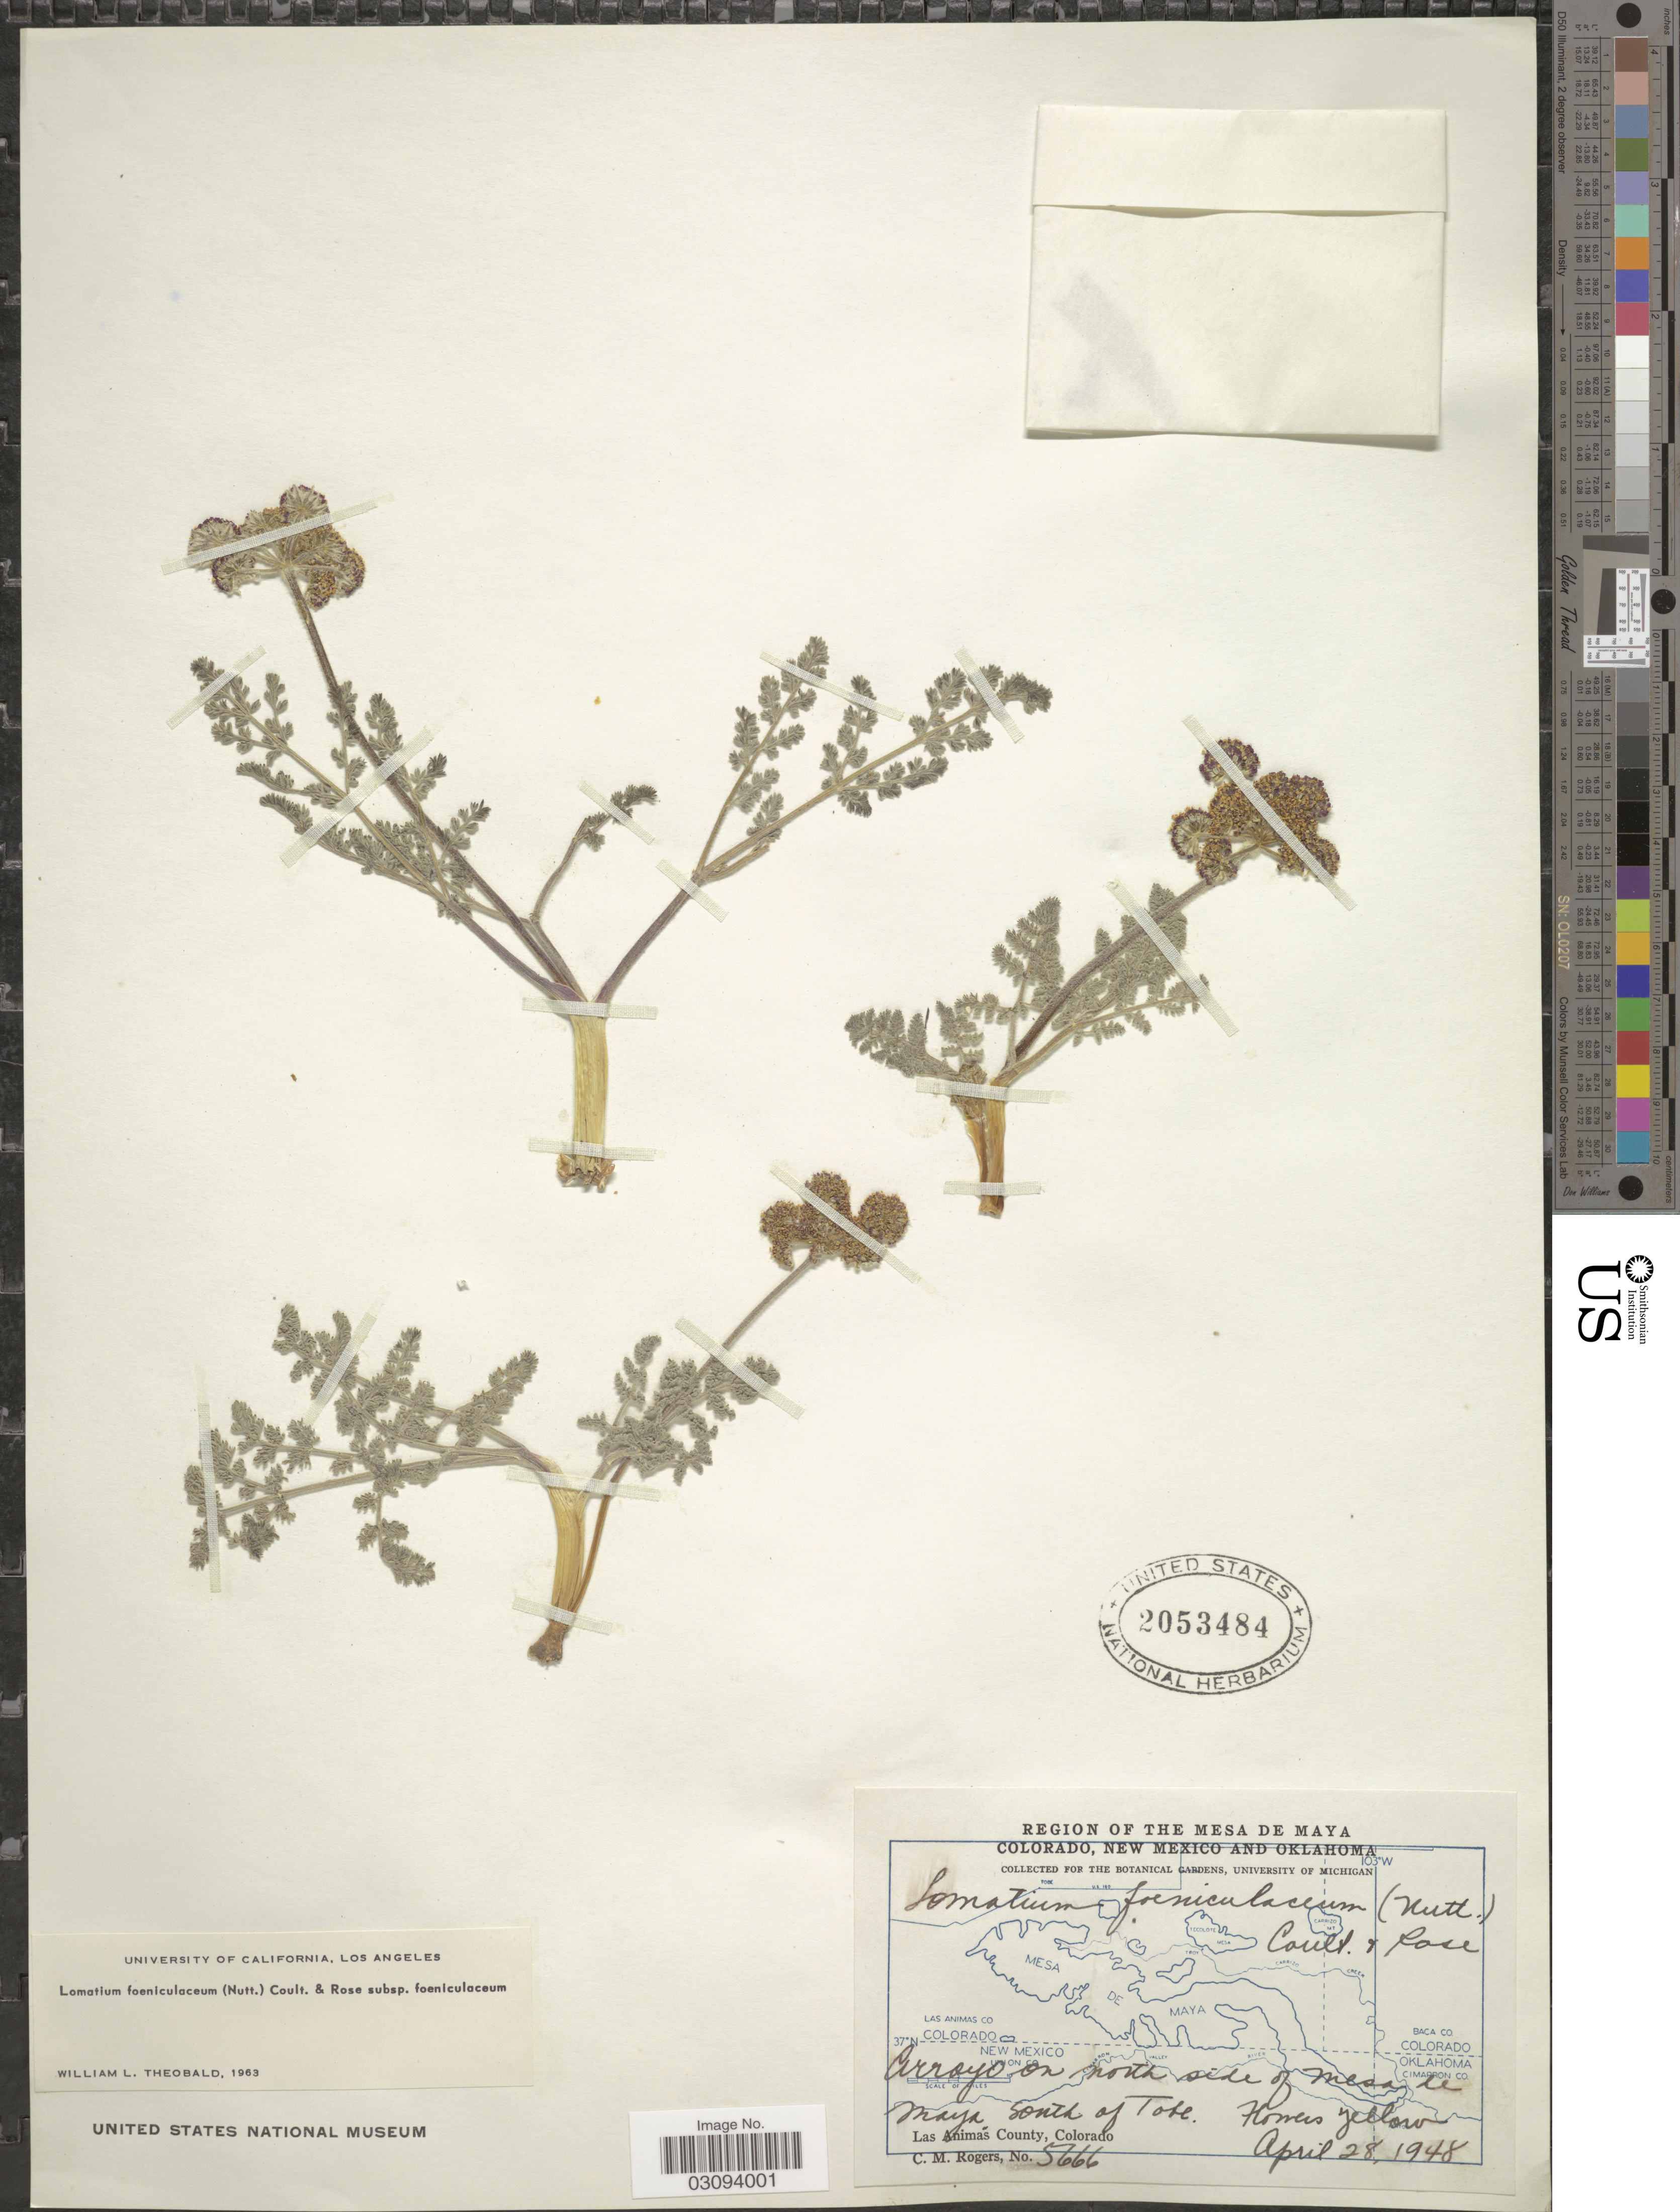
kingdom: Plantae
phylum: Tracheophyta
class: Magnoliopsida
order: Apiales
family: Apiaceae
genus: Lomatium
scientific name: Lomatium foeniculaceum subsp. foeniculaceum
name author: (Nutt.) J.M. Coult. & Rose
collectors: C. M. Rogers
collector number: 5666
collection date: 1948-04-28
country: United States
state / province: Colorado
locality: Region of the Mesa de Maya. Arroyo on north side of Mesa de Maya, South of Tobe. Las Animas County.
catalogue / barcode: US 2053484